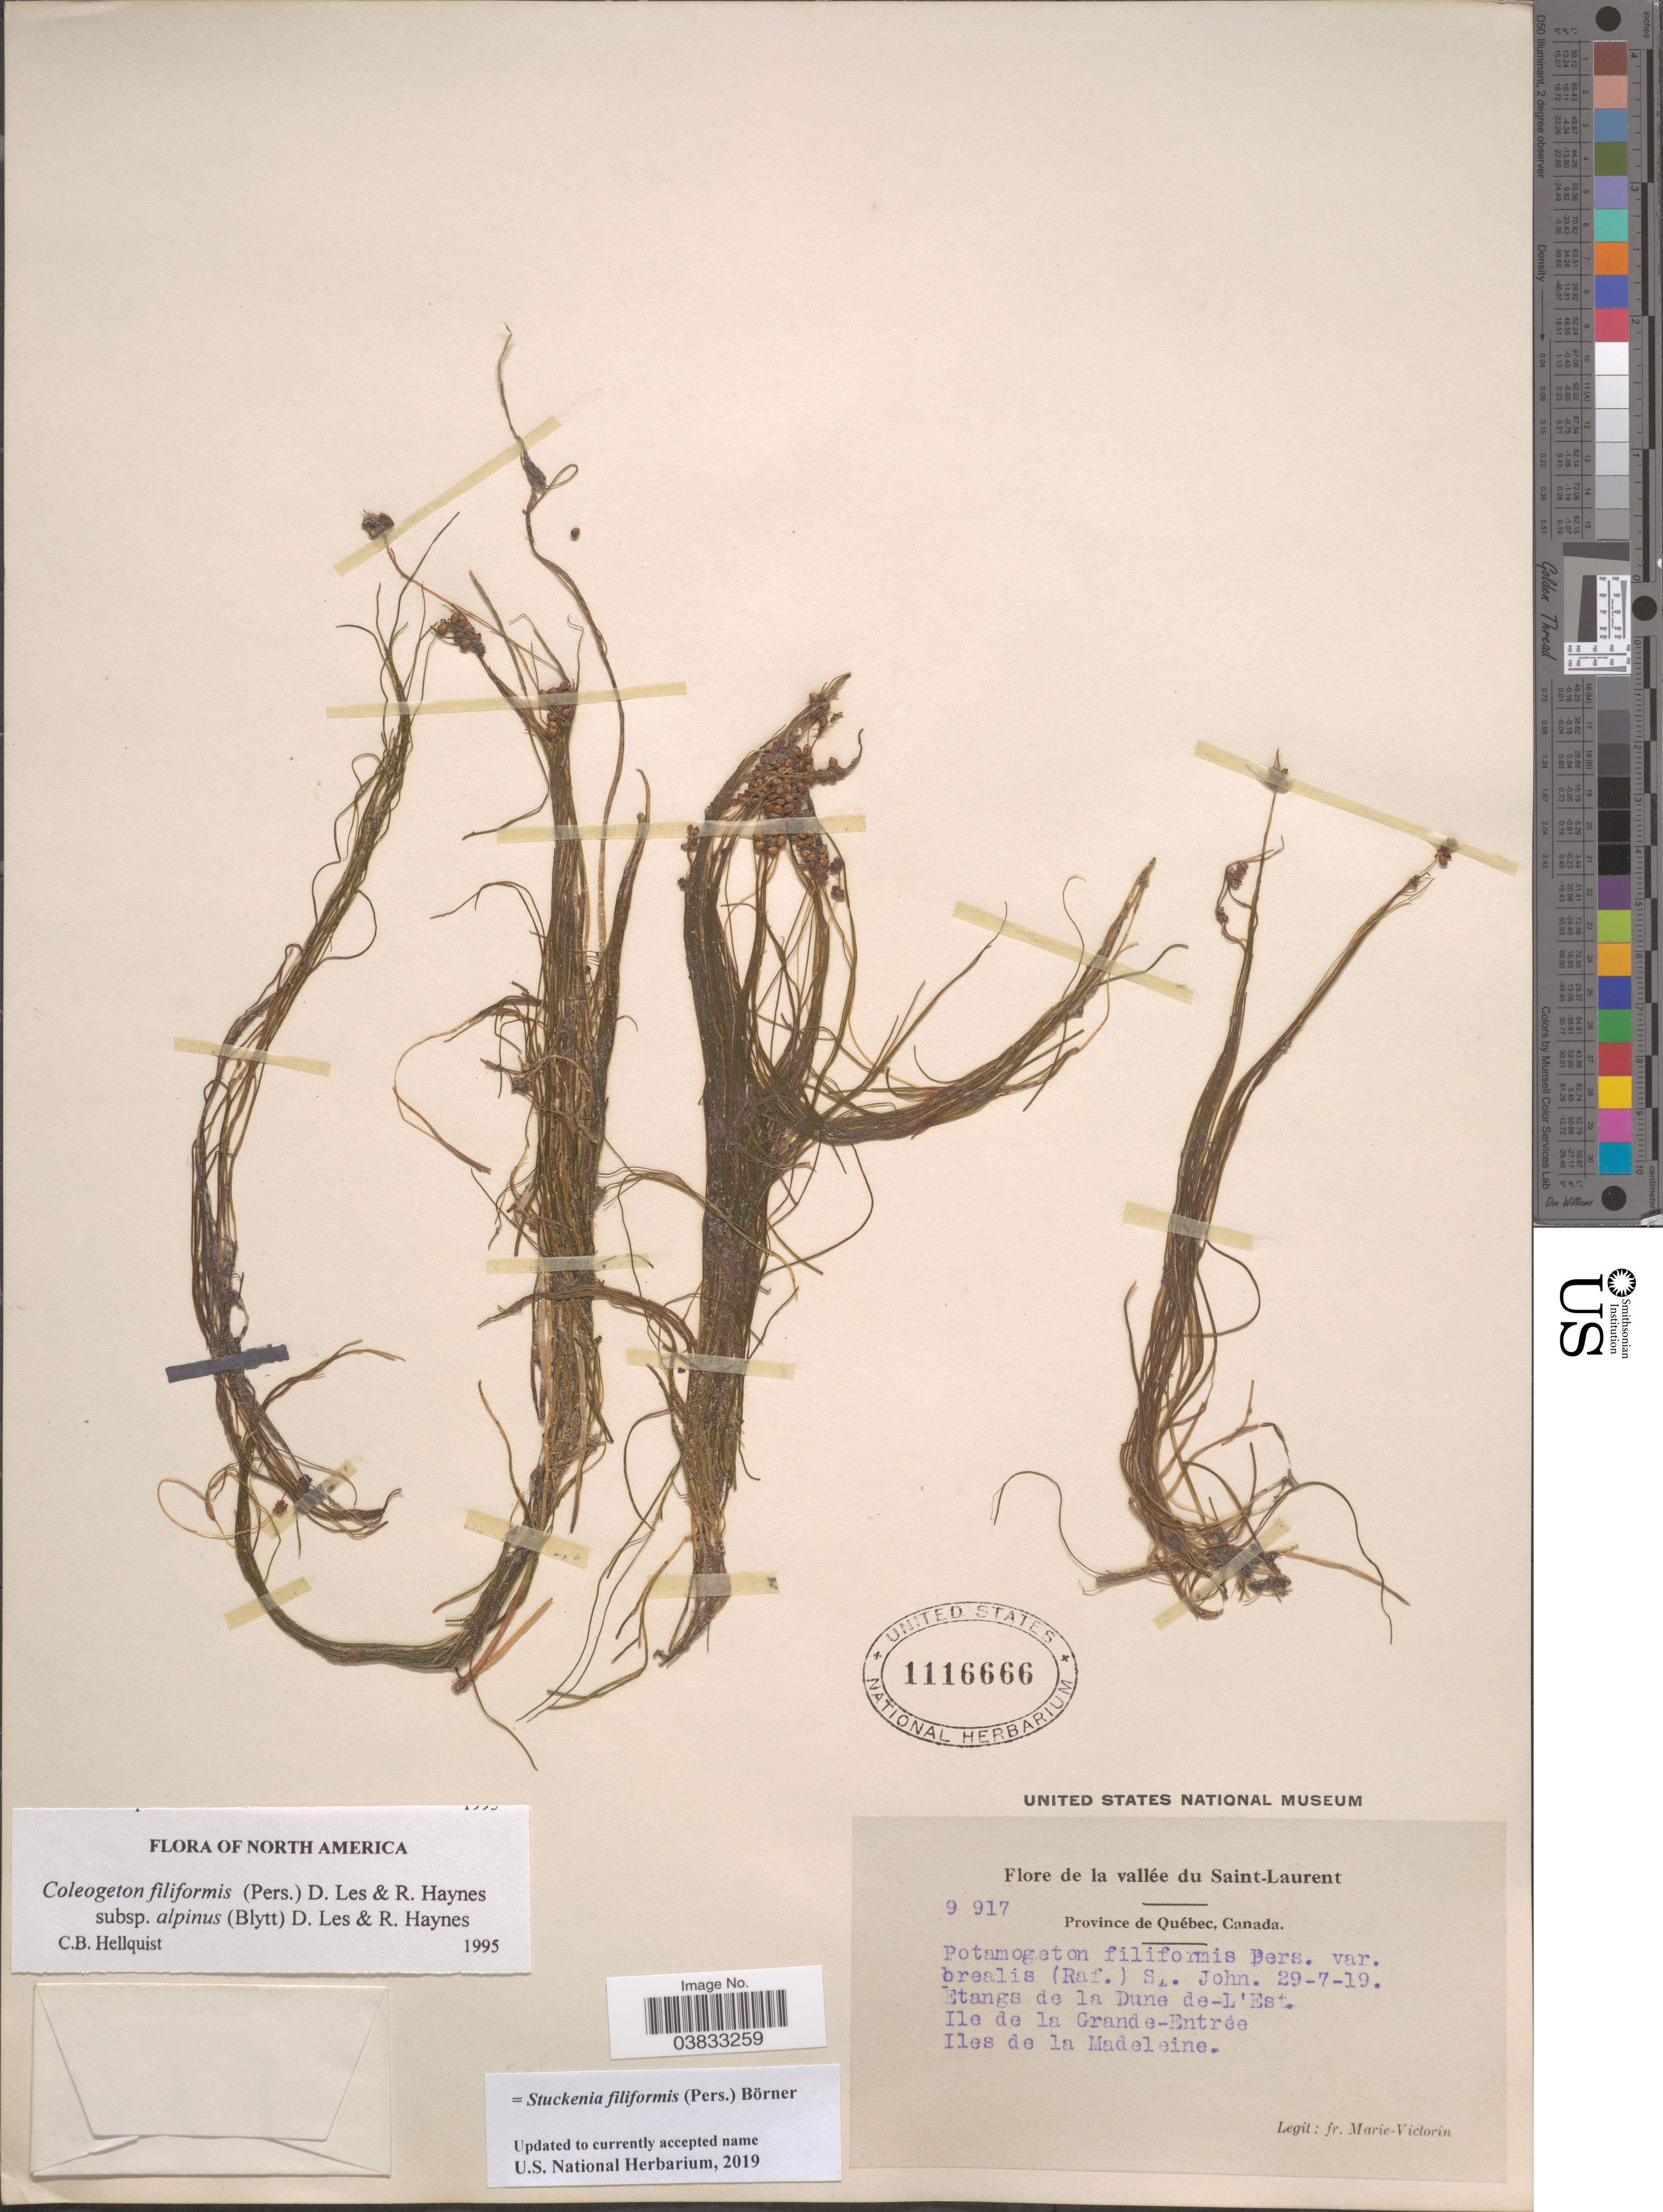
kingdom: Plantae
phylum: Tracheophyta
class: Liliopsida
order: Alismatales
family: Potamogetonaceae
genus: Stuckenia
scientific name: Stuckenia filiformis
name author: (Pers.) Börner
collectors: F. Marie-Victorin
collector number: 9917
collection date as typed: Transcribed d/m/y: 29/7/19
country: Canada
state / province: Quebec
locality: La vallée du Saint-Laurent. Etangs de la Dune de-L'Est. Ile de la Grande-Entrée. Iles de la Madeleine.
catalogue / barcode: US 1116666